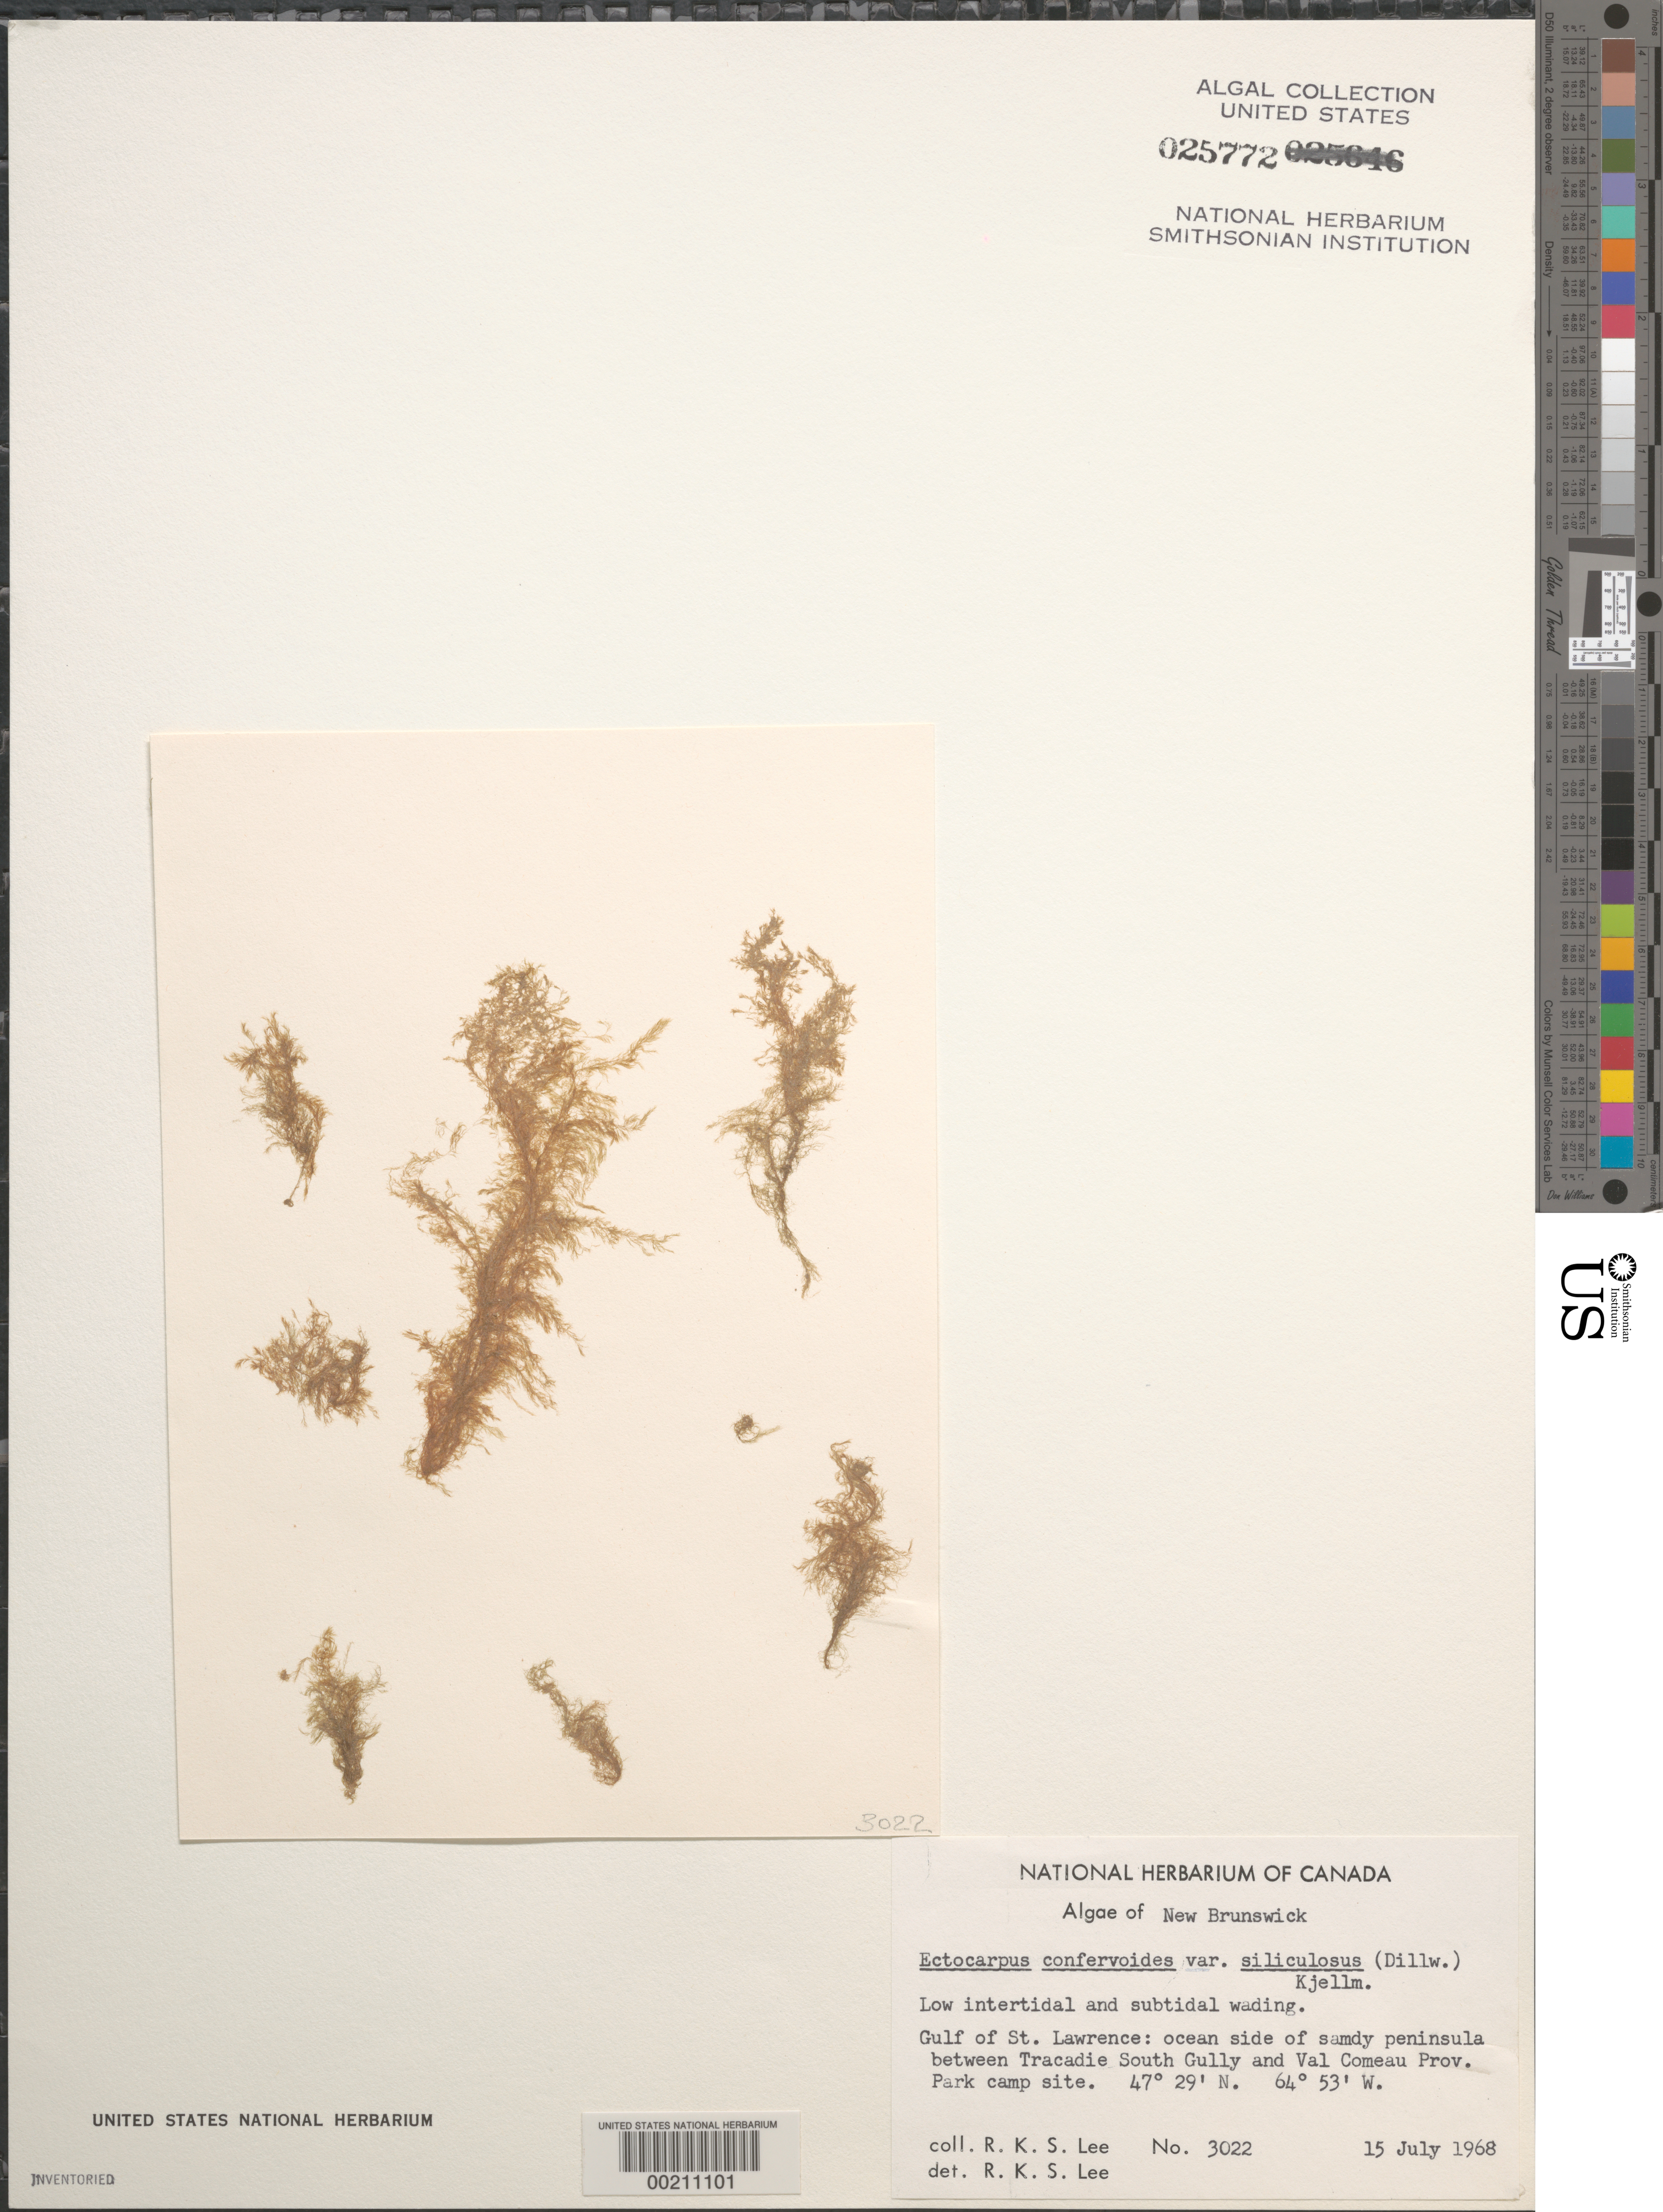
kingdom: Chromista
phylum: Ochrophyta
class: Phaeophyceae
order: Ectocarpales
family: Ectocarpaceae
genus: Ectocarpus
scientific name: Ectocarpus siliculosus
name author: (Dillwyn) Lyngbye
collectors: R. Lee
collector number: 3022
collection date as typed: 15 Jul 1968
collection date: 1968-07-15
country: Canada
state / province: New Brunswick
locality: Gulf of st. lawrence, between tracadie south gully and val comeau province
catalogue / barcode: US 25772